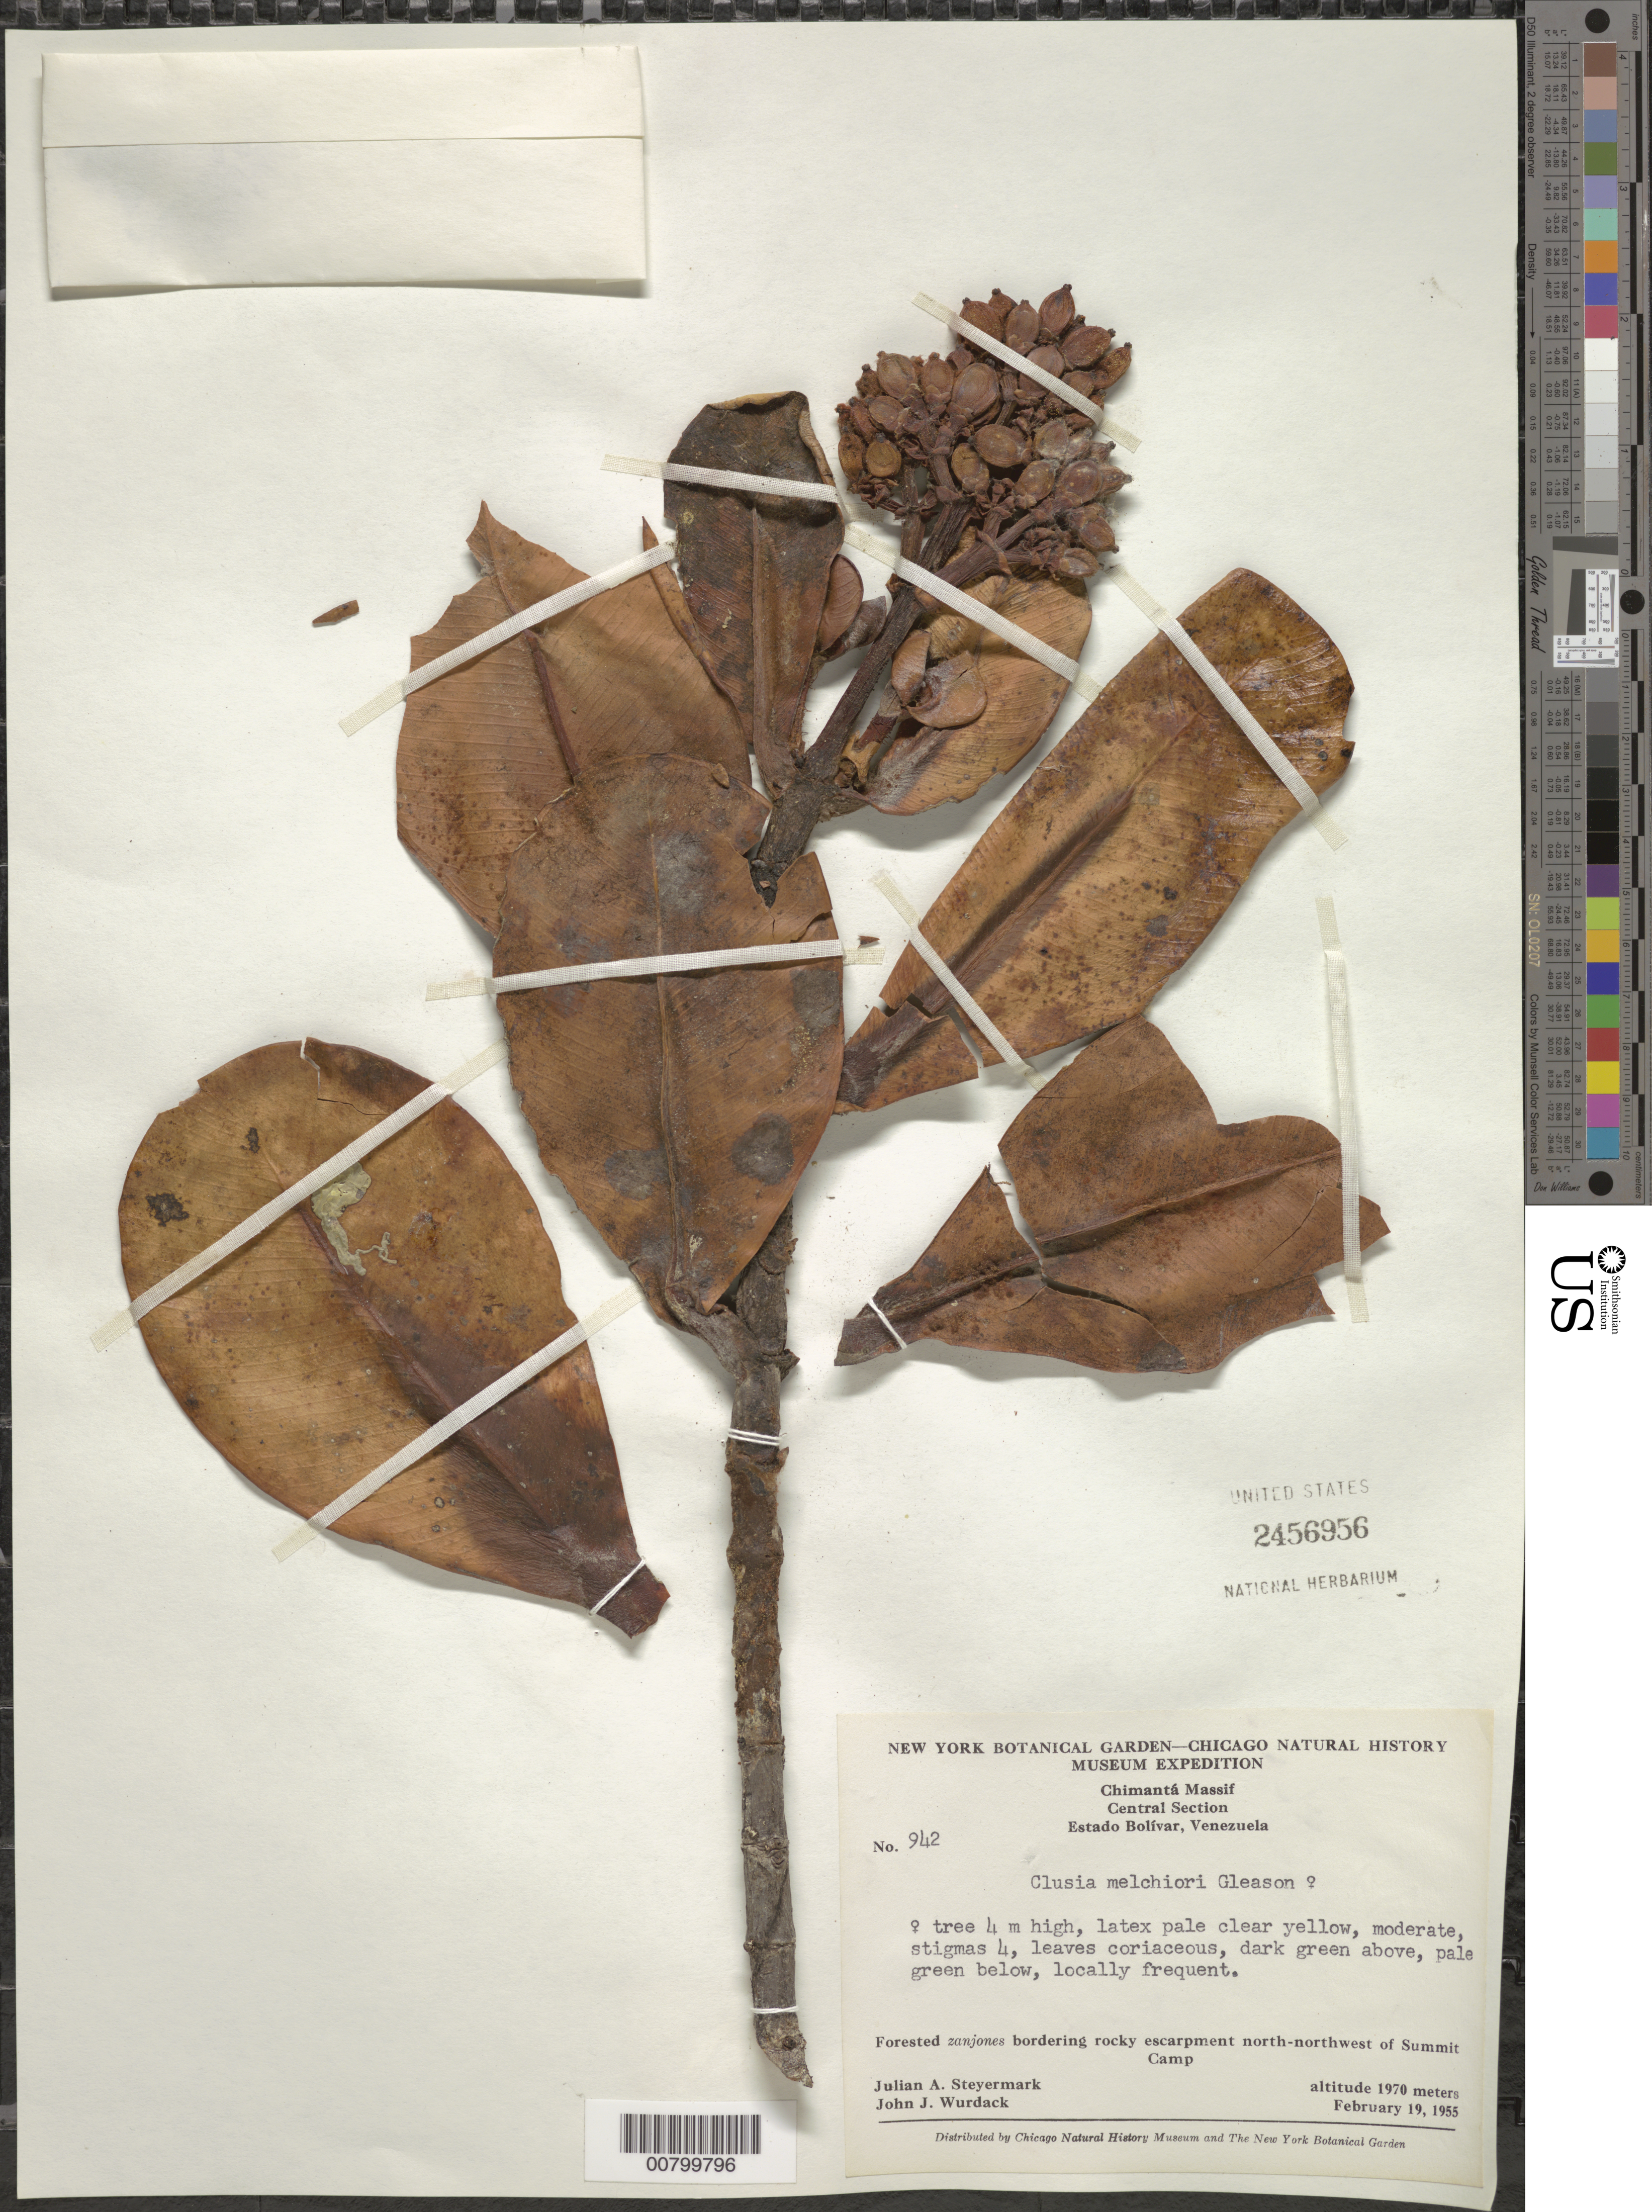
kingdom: Plantae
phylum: Tracheophyta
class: Magnoliopsida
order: Malpighiales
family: Clusiaceae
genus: Clusia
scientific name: Clusia melchiori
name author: Gleason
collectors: J. Steyermark & J. J. Wurdack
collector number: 55 942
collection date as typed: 19-Feb-55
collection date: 1955-02-19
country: Venezuela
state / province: Bolívar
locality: Chimantá Massif, Torono-tepuí, NNW of Summit Camp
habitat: Forested zanjones bordering rocky escarpment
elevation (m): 1970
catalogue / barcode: US 2456956